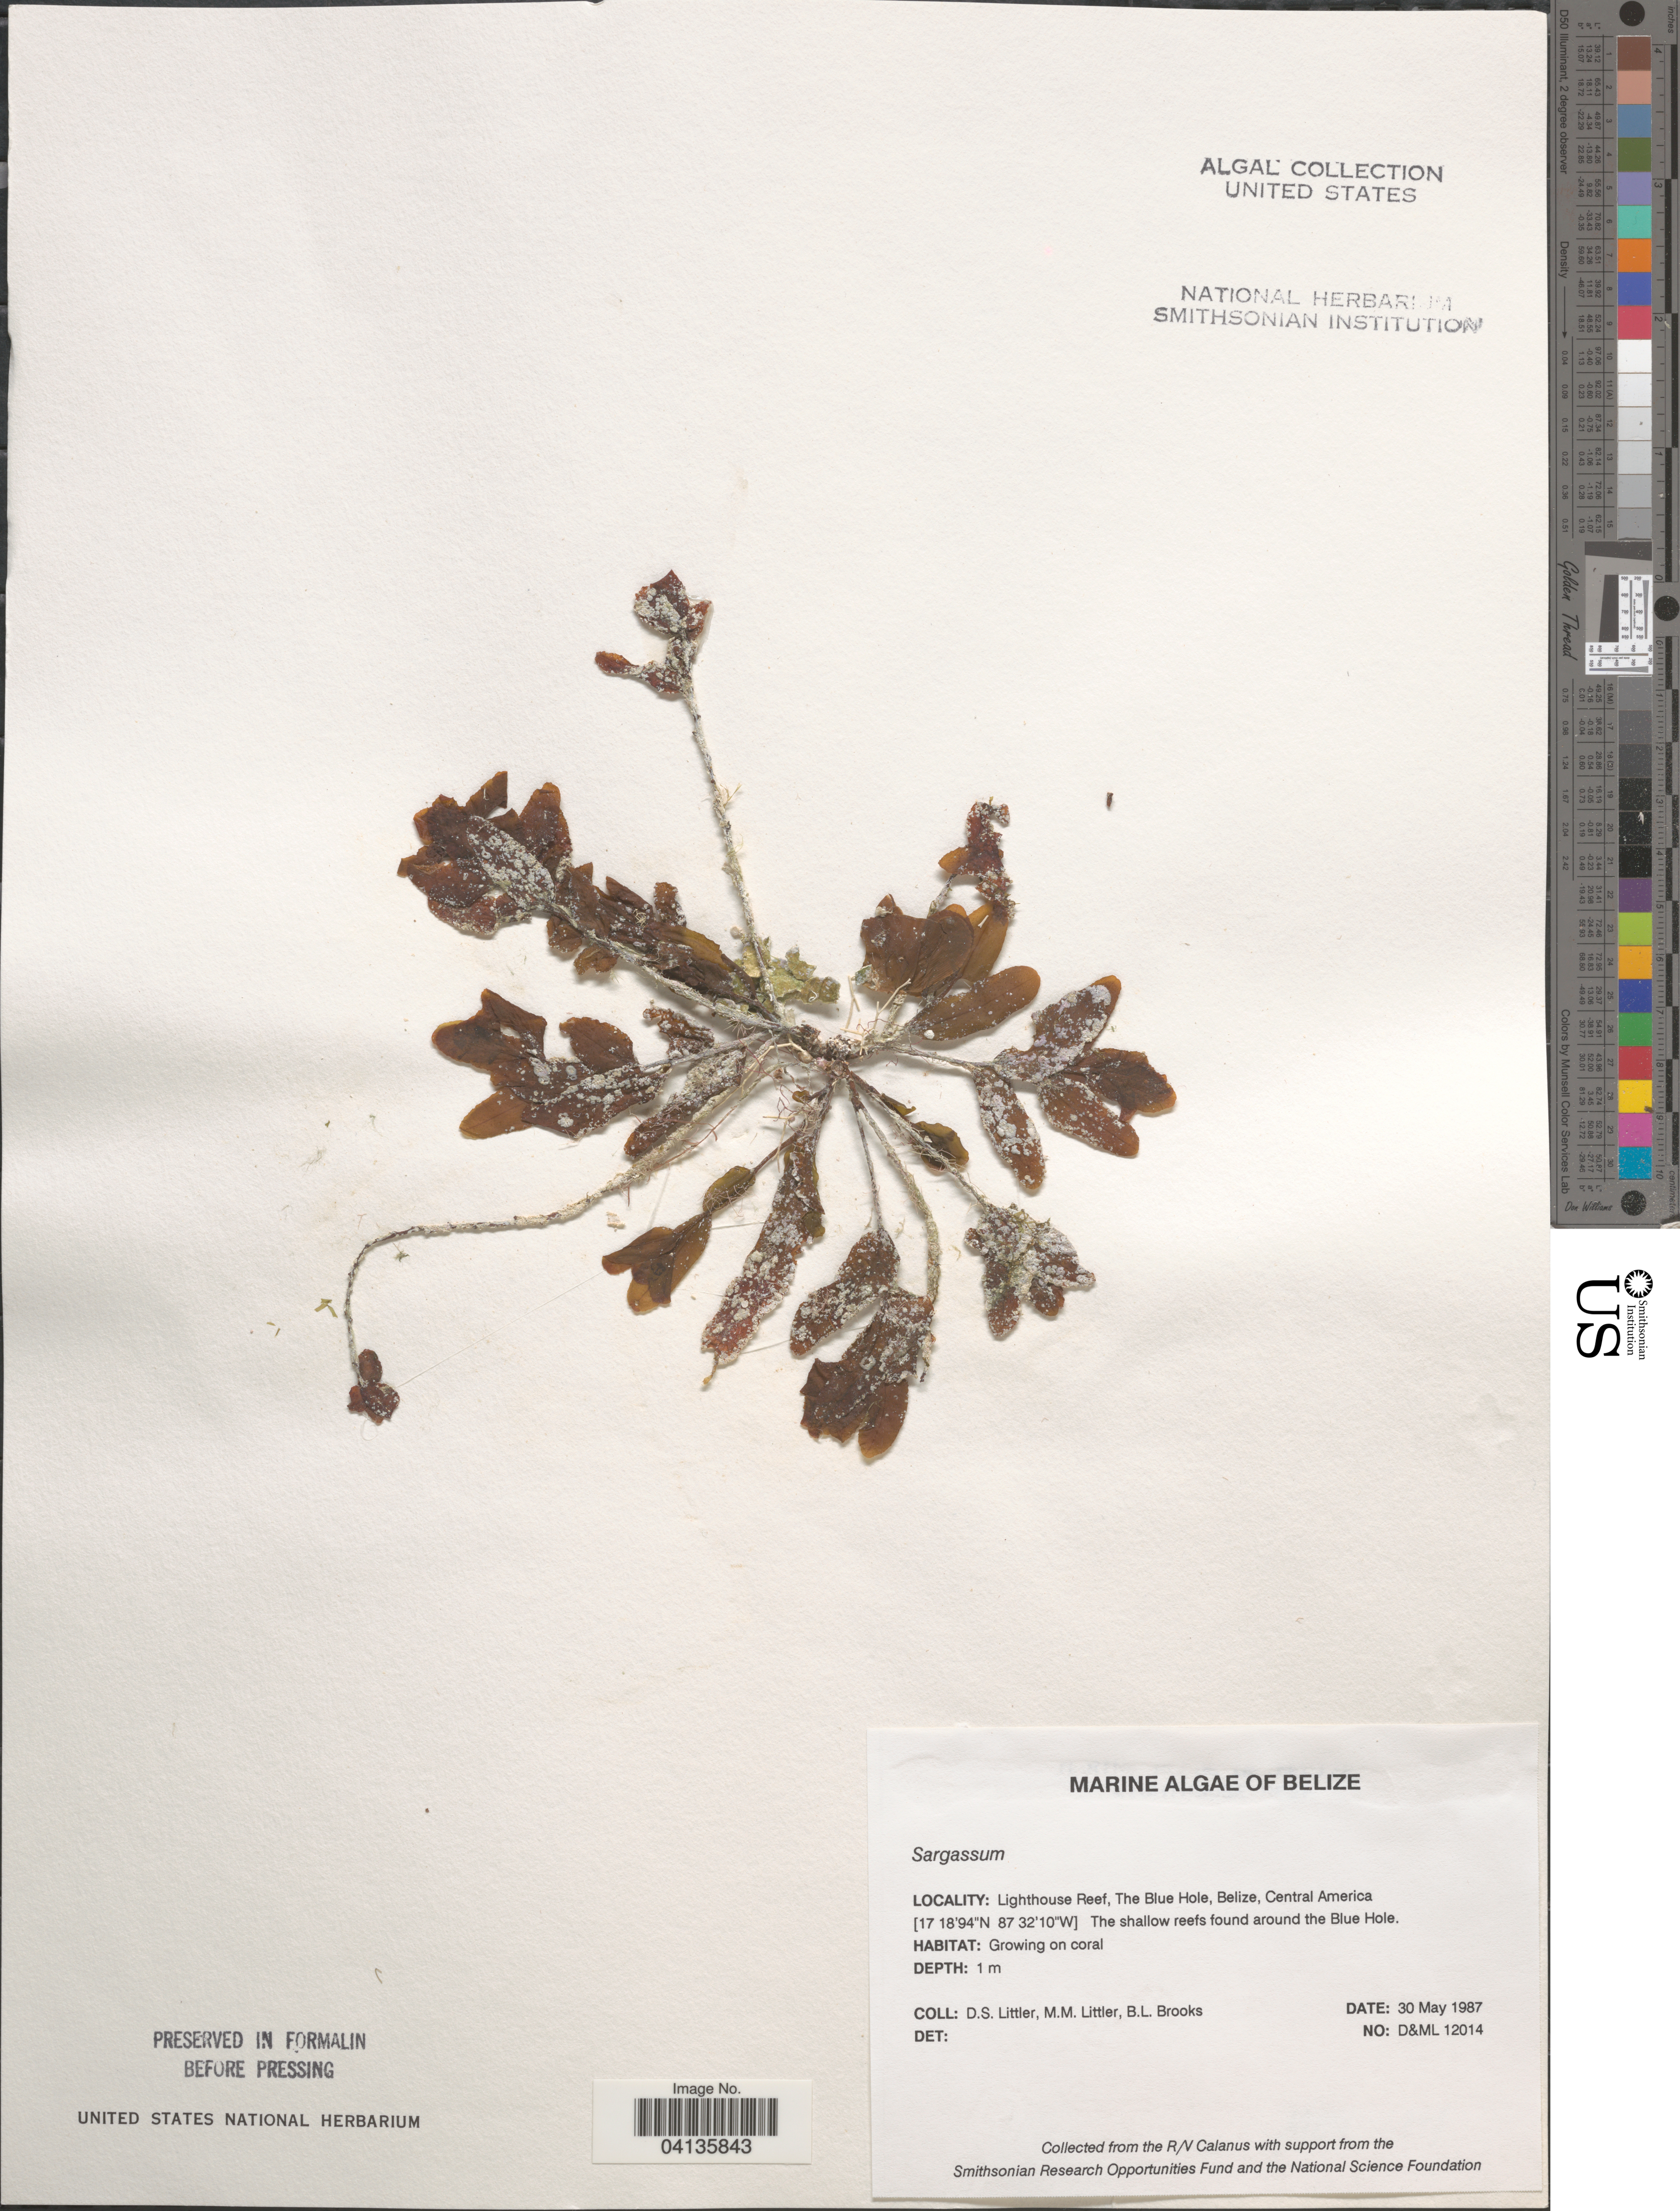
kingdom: Chromista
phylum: Ochrophyta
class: Phaeophyceae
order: Fucales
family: Sargassaceae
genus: Sargassum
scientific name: Sargassum sp.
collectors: D. S. Littler & B. Brooks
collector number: D&ML 12014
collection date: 1987-05-30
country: Belize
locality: Lighthouse Reef, The Blue Hole.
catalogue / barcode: US 238686